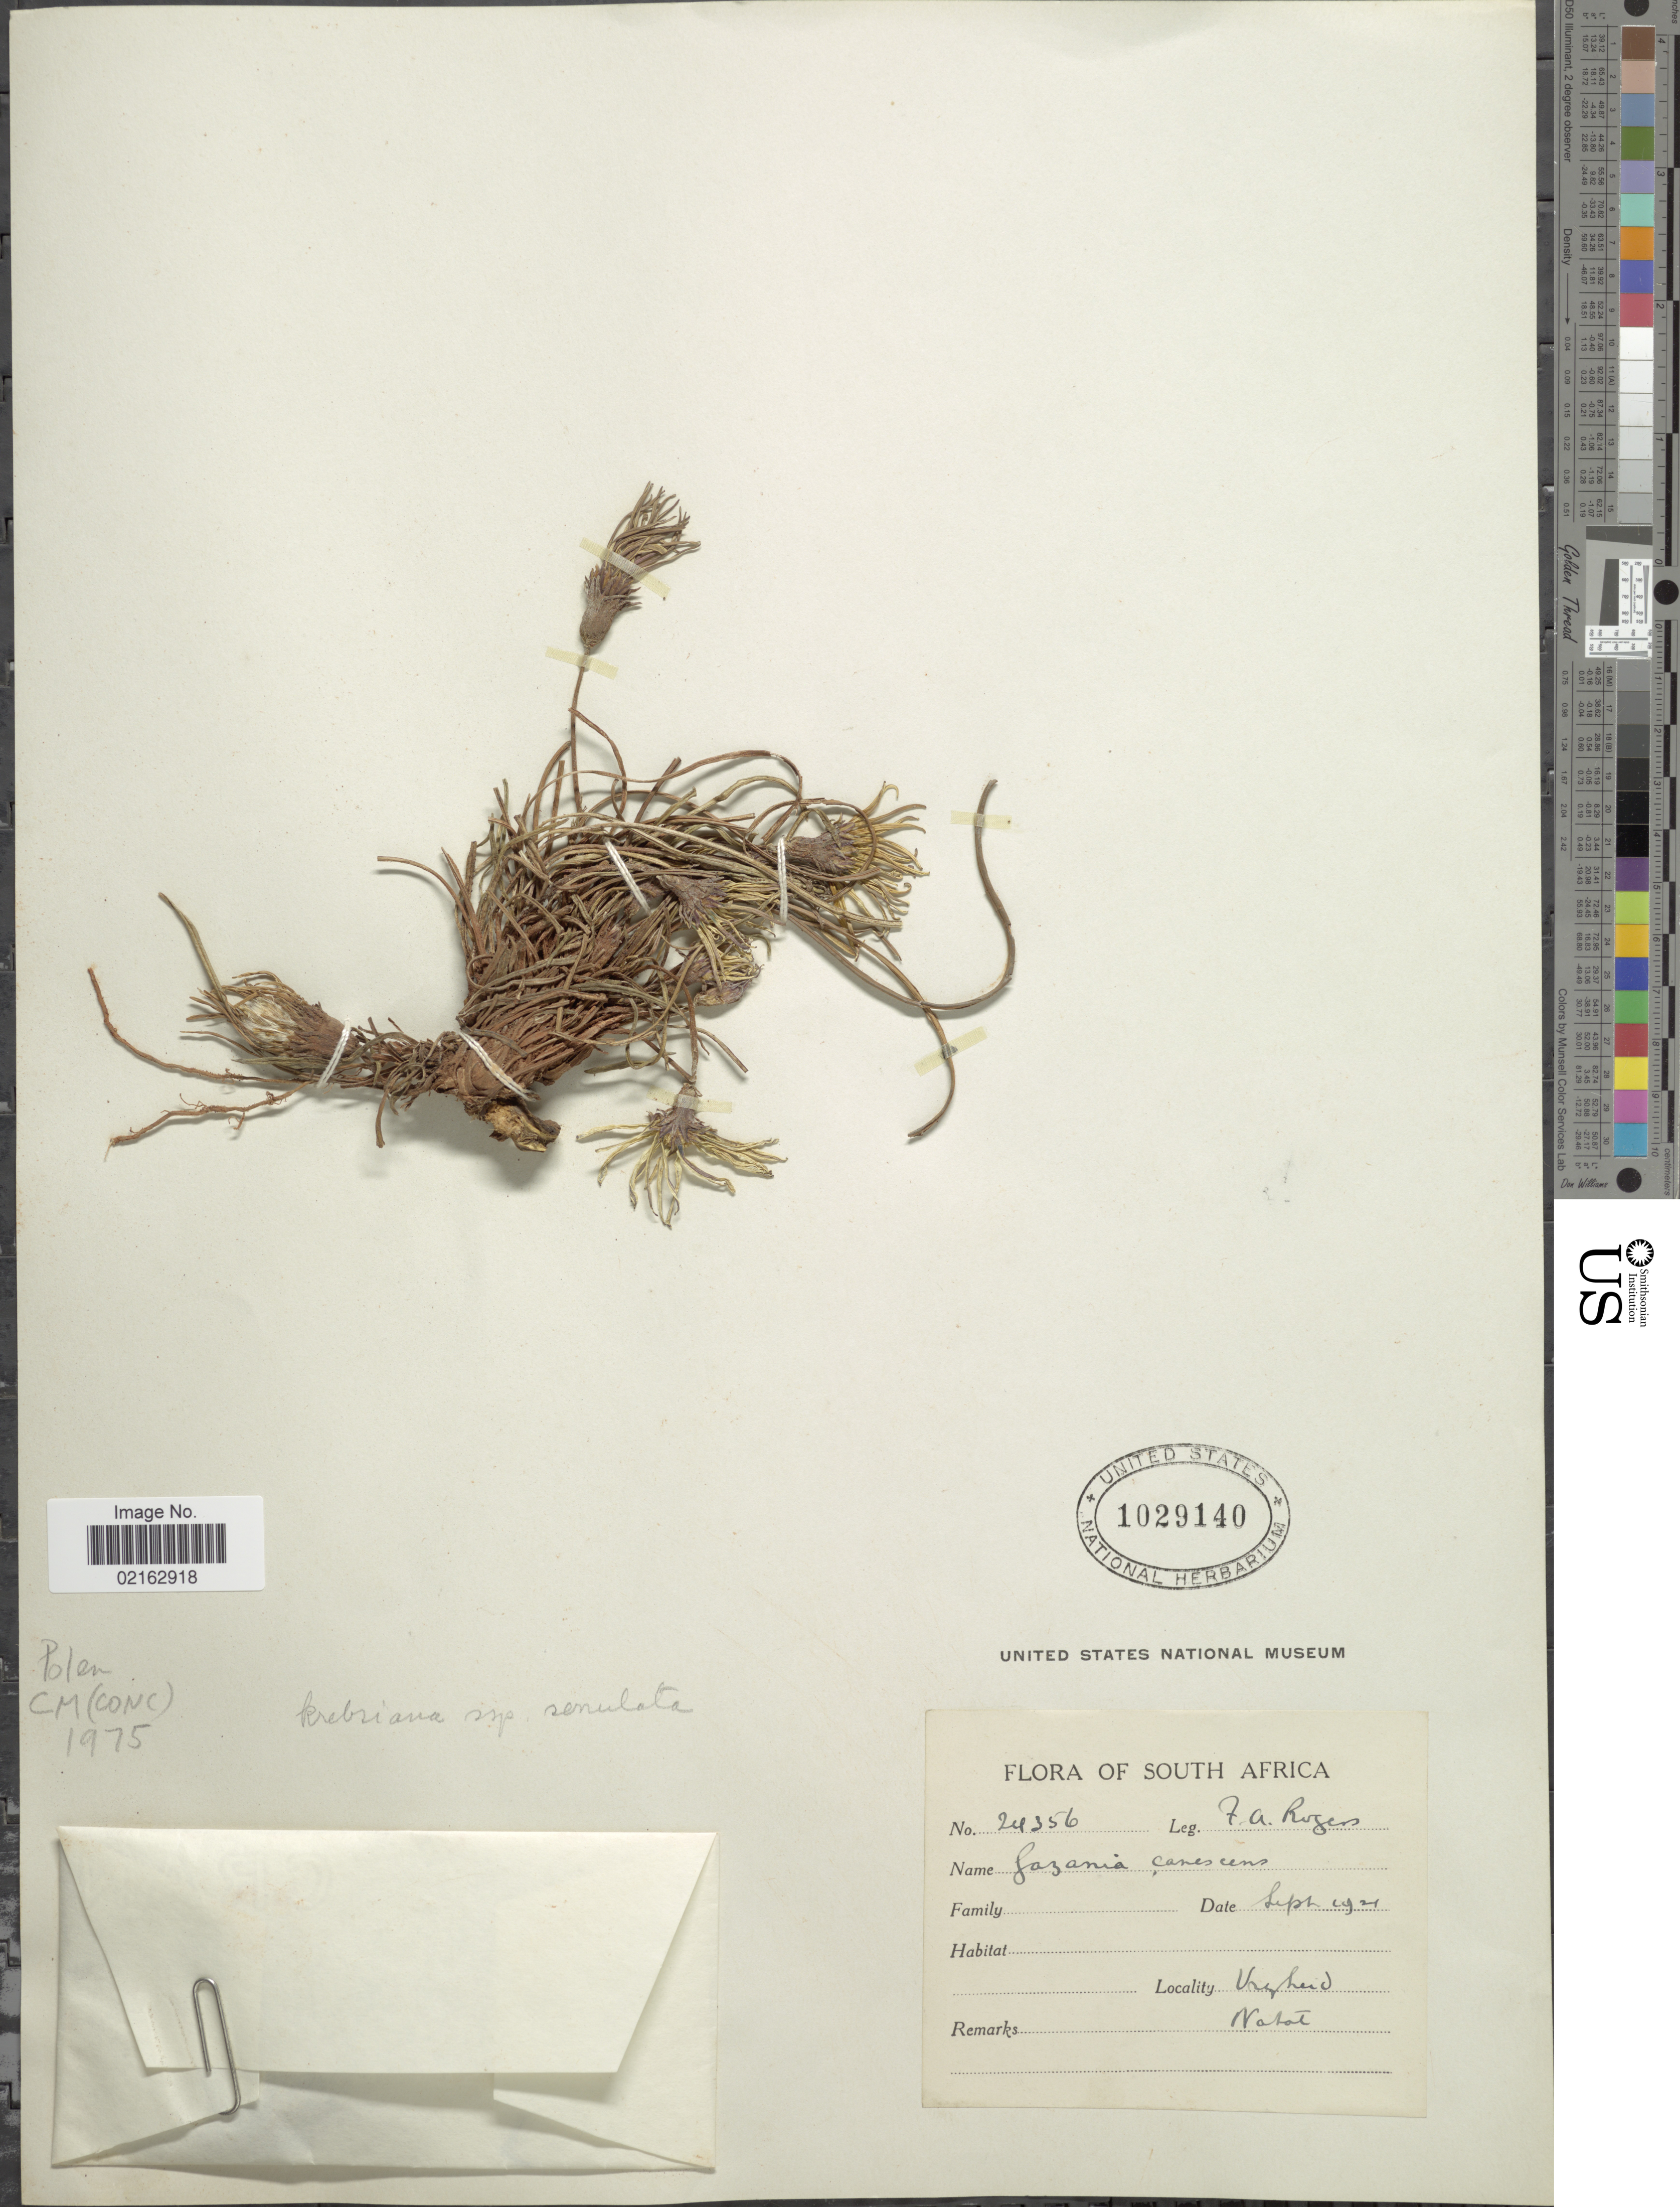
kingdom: Plantae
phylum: Tracheophyta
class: Magnoliopsida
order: Asterales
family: Asteraceae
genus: Gazania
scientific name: Gazania krebsiana subsp. serrulata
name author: (DC.) Roessler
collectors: F. A. Rogers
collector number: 24356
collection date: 1924-09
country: South Africa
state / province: KwaZulu-Natal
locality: Vryheid, Natal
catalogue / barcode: US 1029140